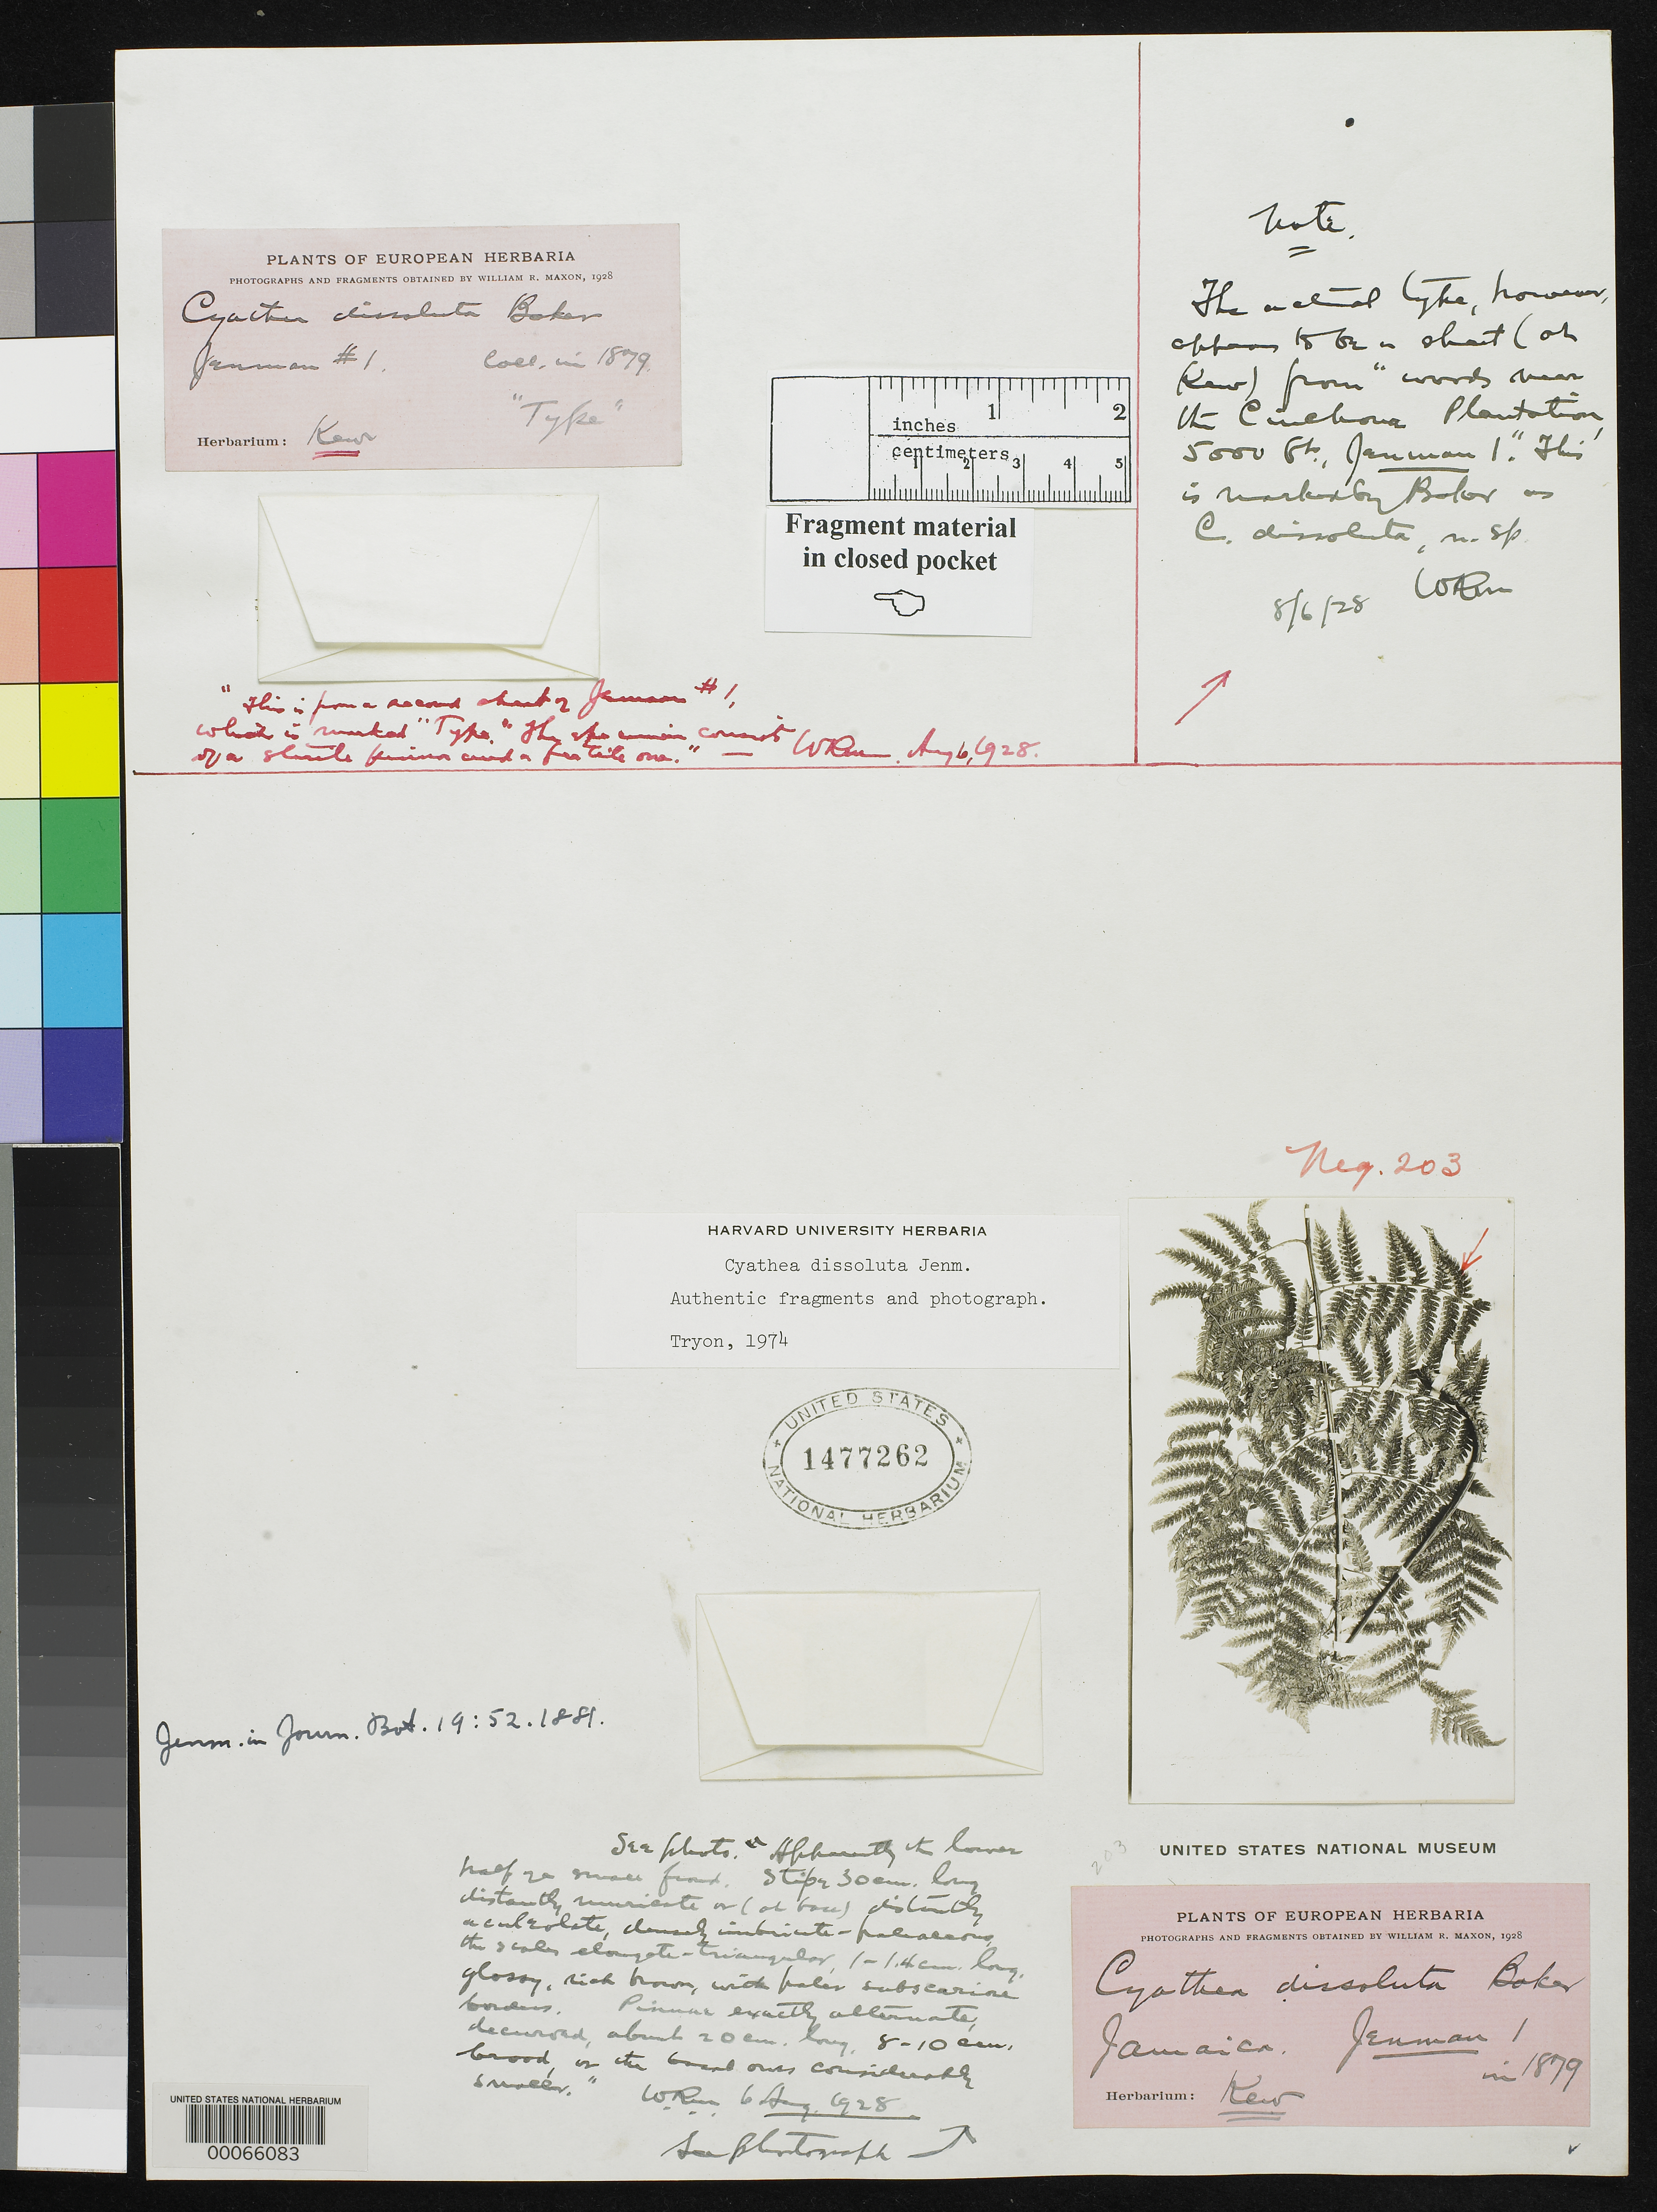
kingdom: Plantae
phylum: Tracheophyta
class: Polypodiopsida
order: Cyatheales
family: Cyatheaceae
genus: Cyathea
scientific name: Cyathea dissoluta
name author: Baker in Jenman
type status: Type Fragment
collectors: G. S. Jenman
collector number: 1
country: Jamaica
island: Greater Antilles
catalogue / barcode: US 1477262